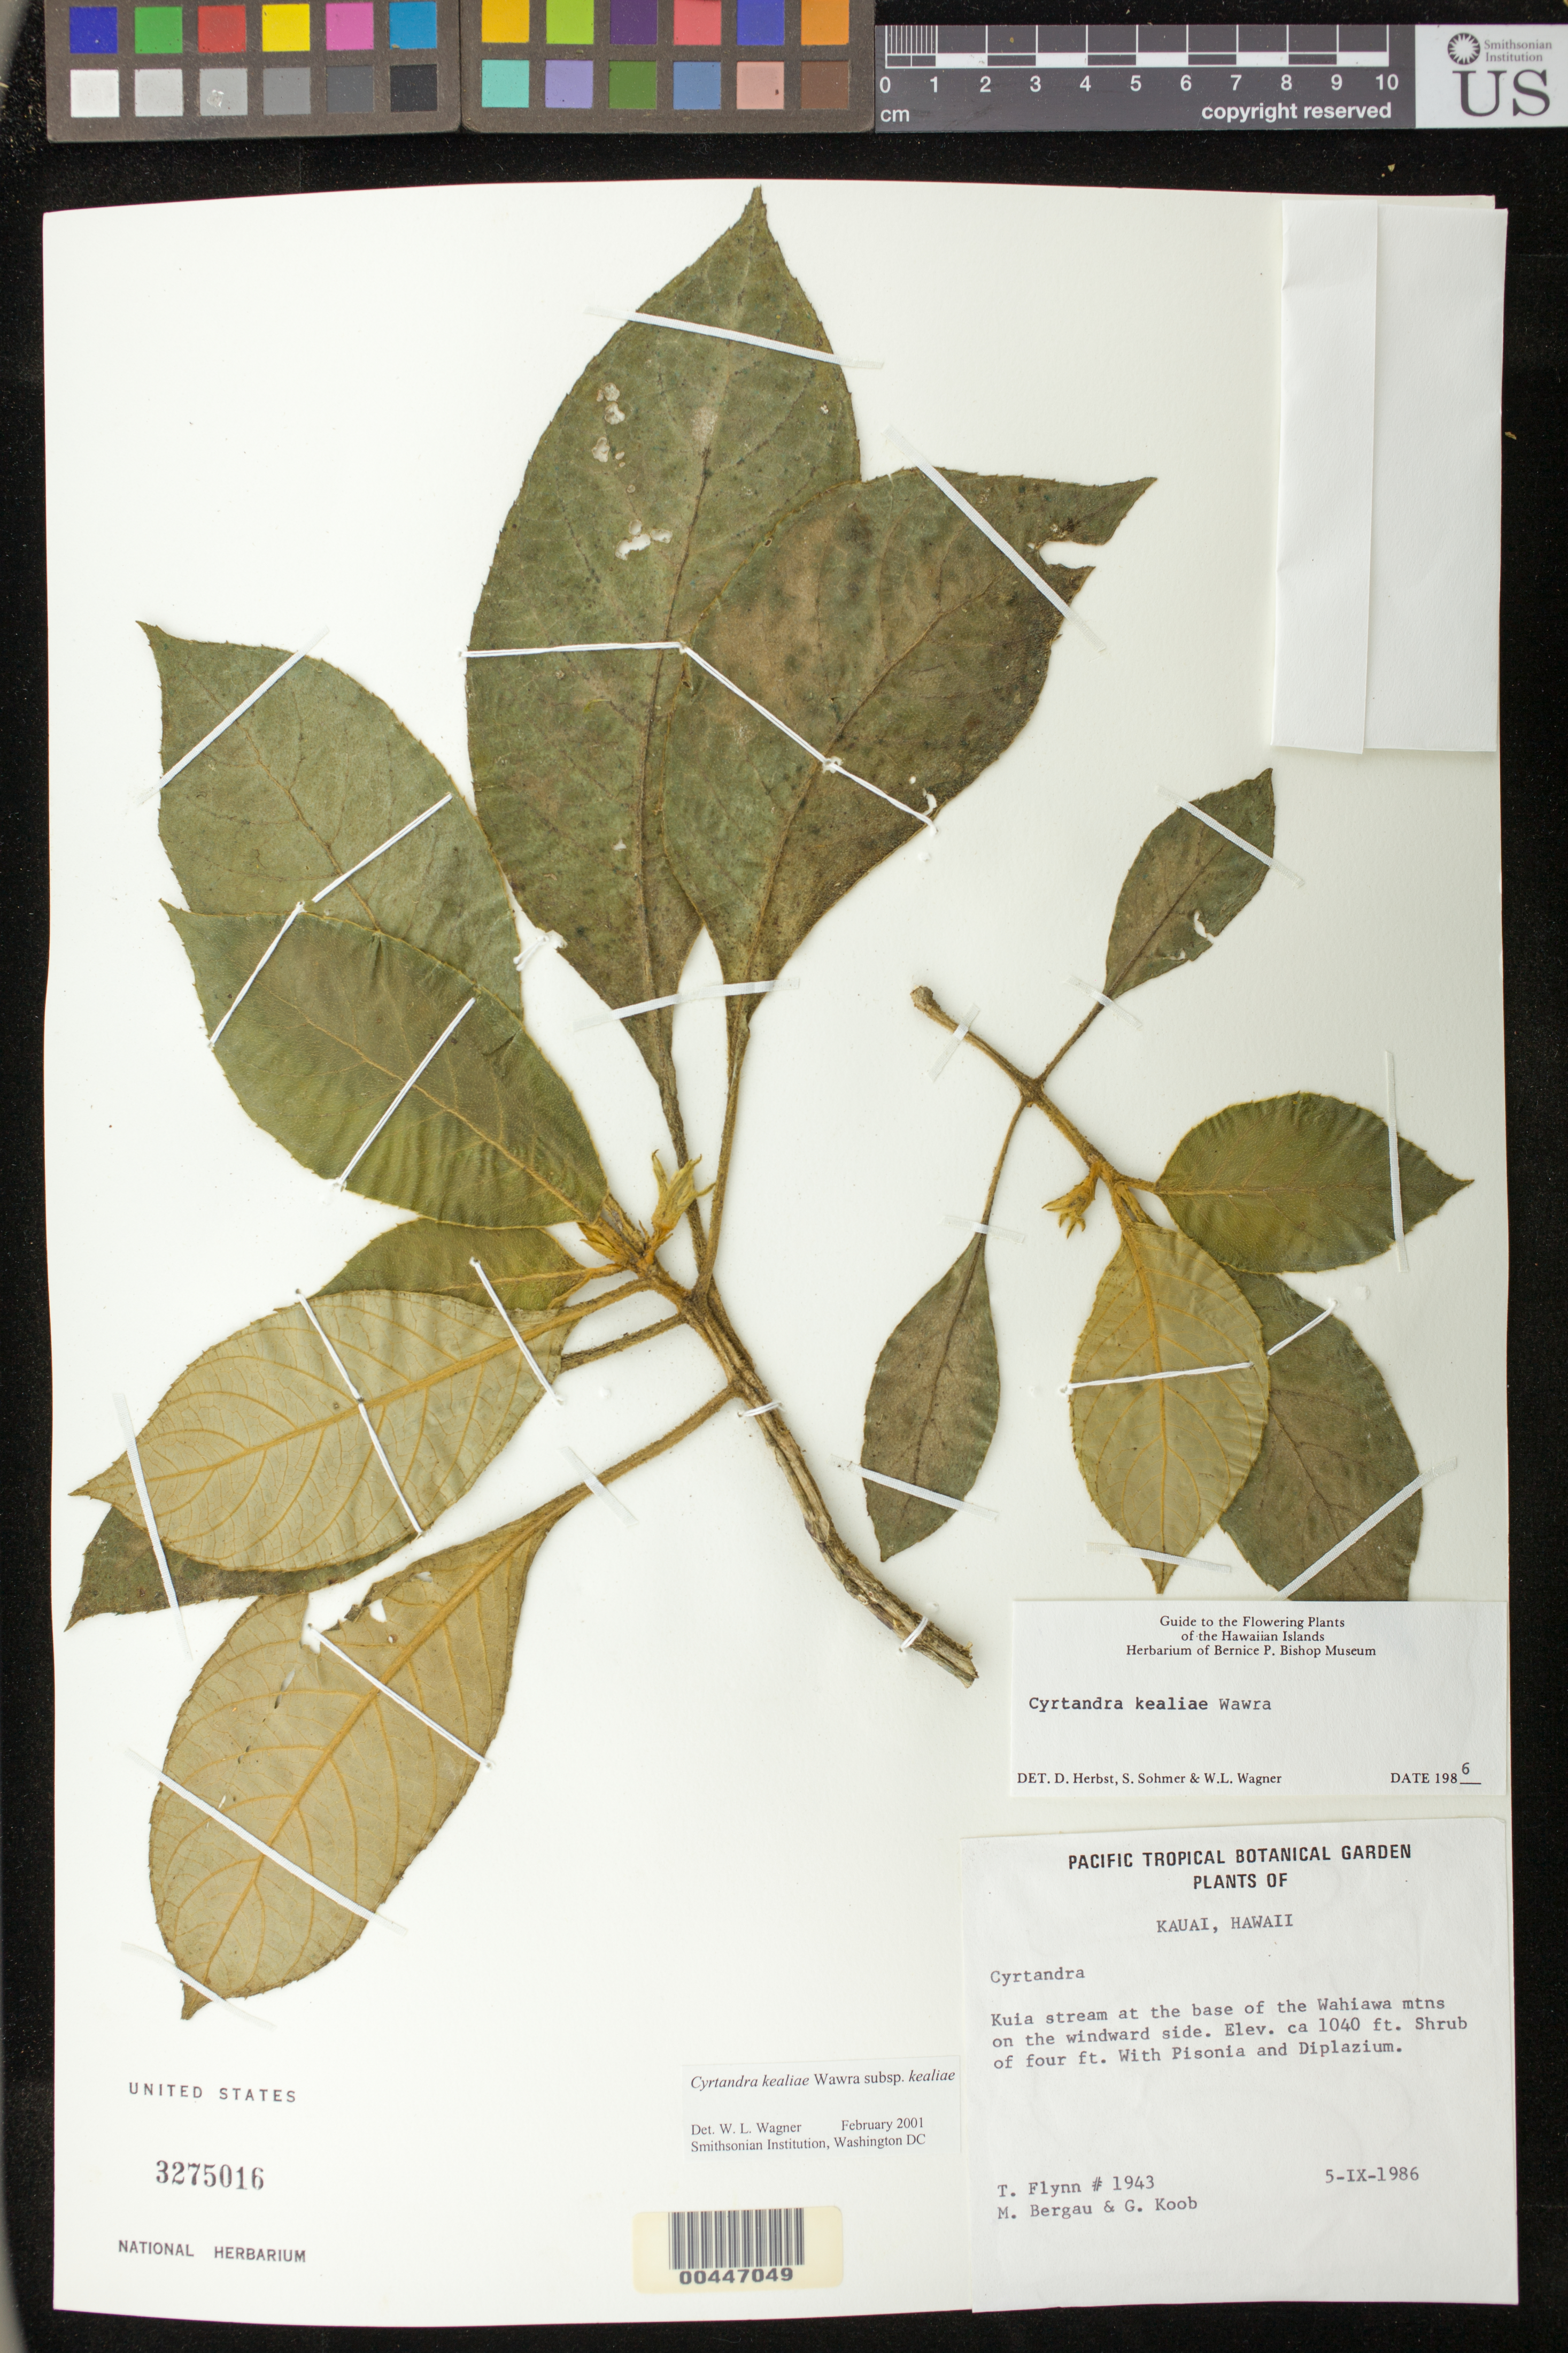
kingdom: Plantae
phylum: Tracheophyta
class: Magnoliopsida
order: Lamiales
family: Gesneriaceae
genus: Cyrtandra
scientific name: Cyrtandra kealiae subsp. urceolata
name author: W.L. Wagner & Lorence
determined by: Wagner, W. L., (BOT), Smithsonian Institution - National Museum of Natural History (UNITED STATES)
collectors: T. W. Flynn, M. Bergau & G. Kobb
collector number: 1943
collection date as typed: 05 Sep 1986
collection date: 1986-09-05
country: United States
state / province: Hawaii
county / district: Kauai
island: Kaua'i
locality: Kuia stream, base of Wahiawa mtns.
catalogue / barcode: US 3275016